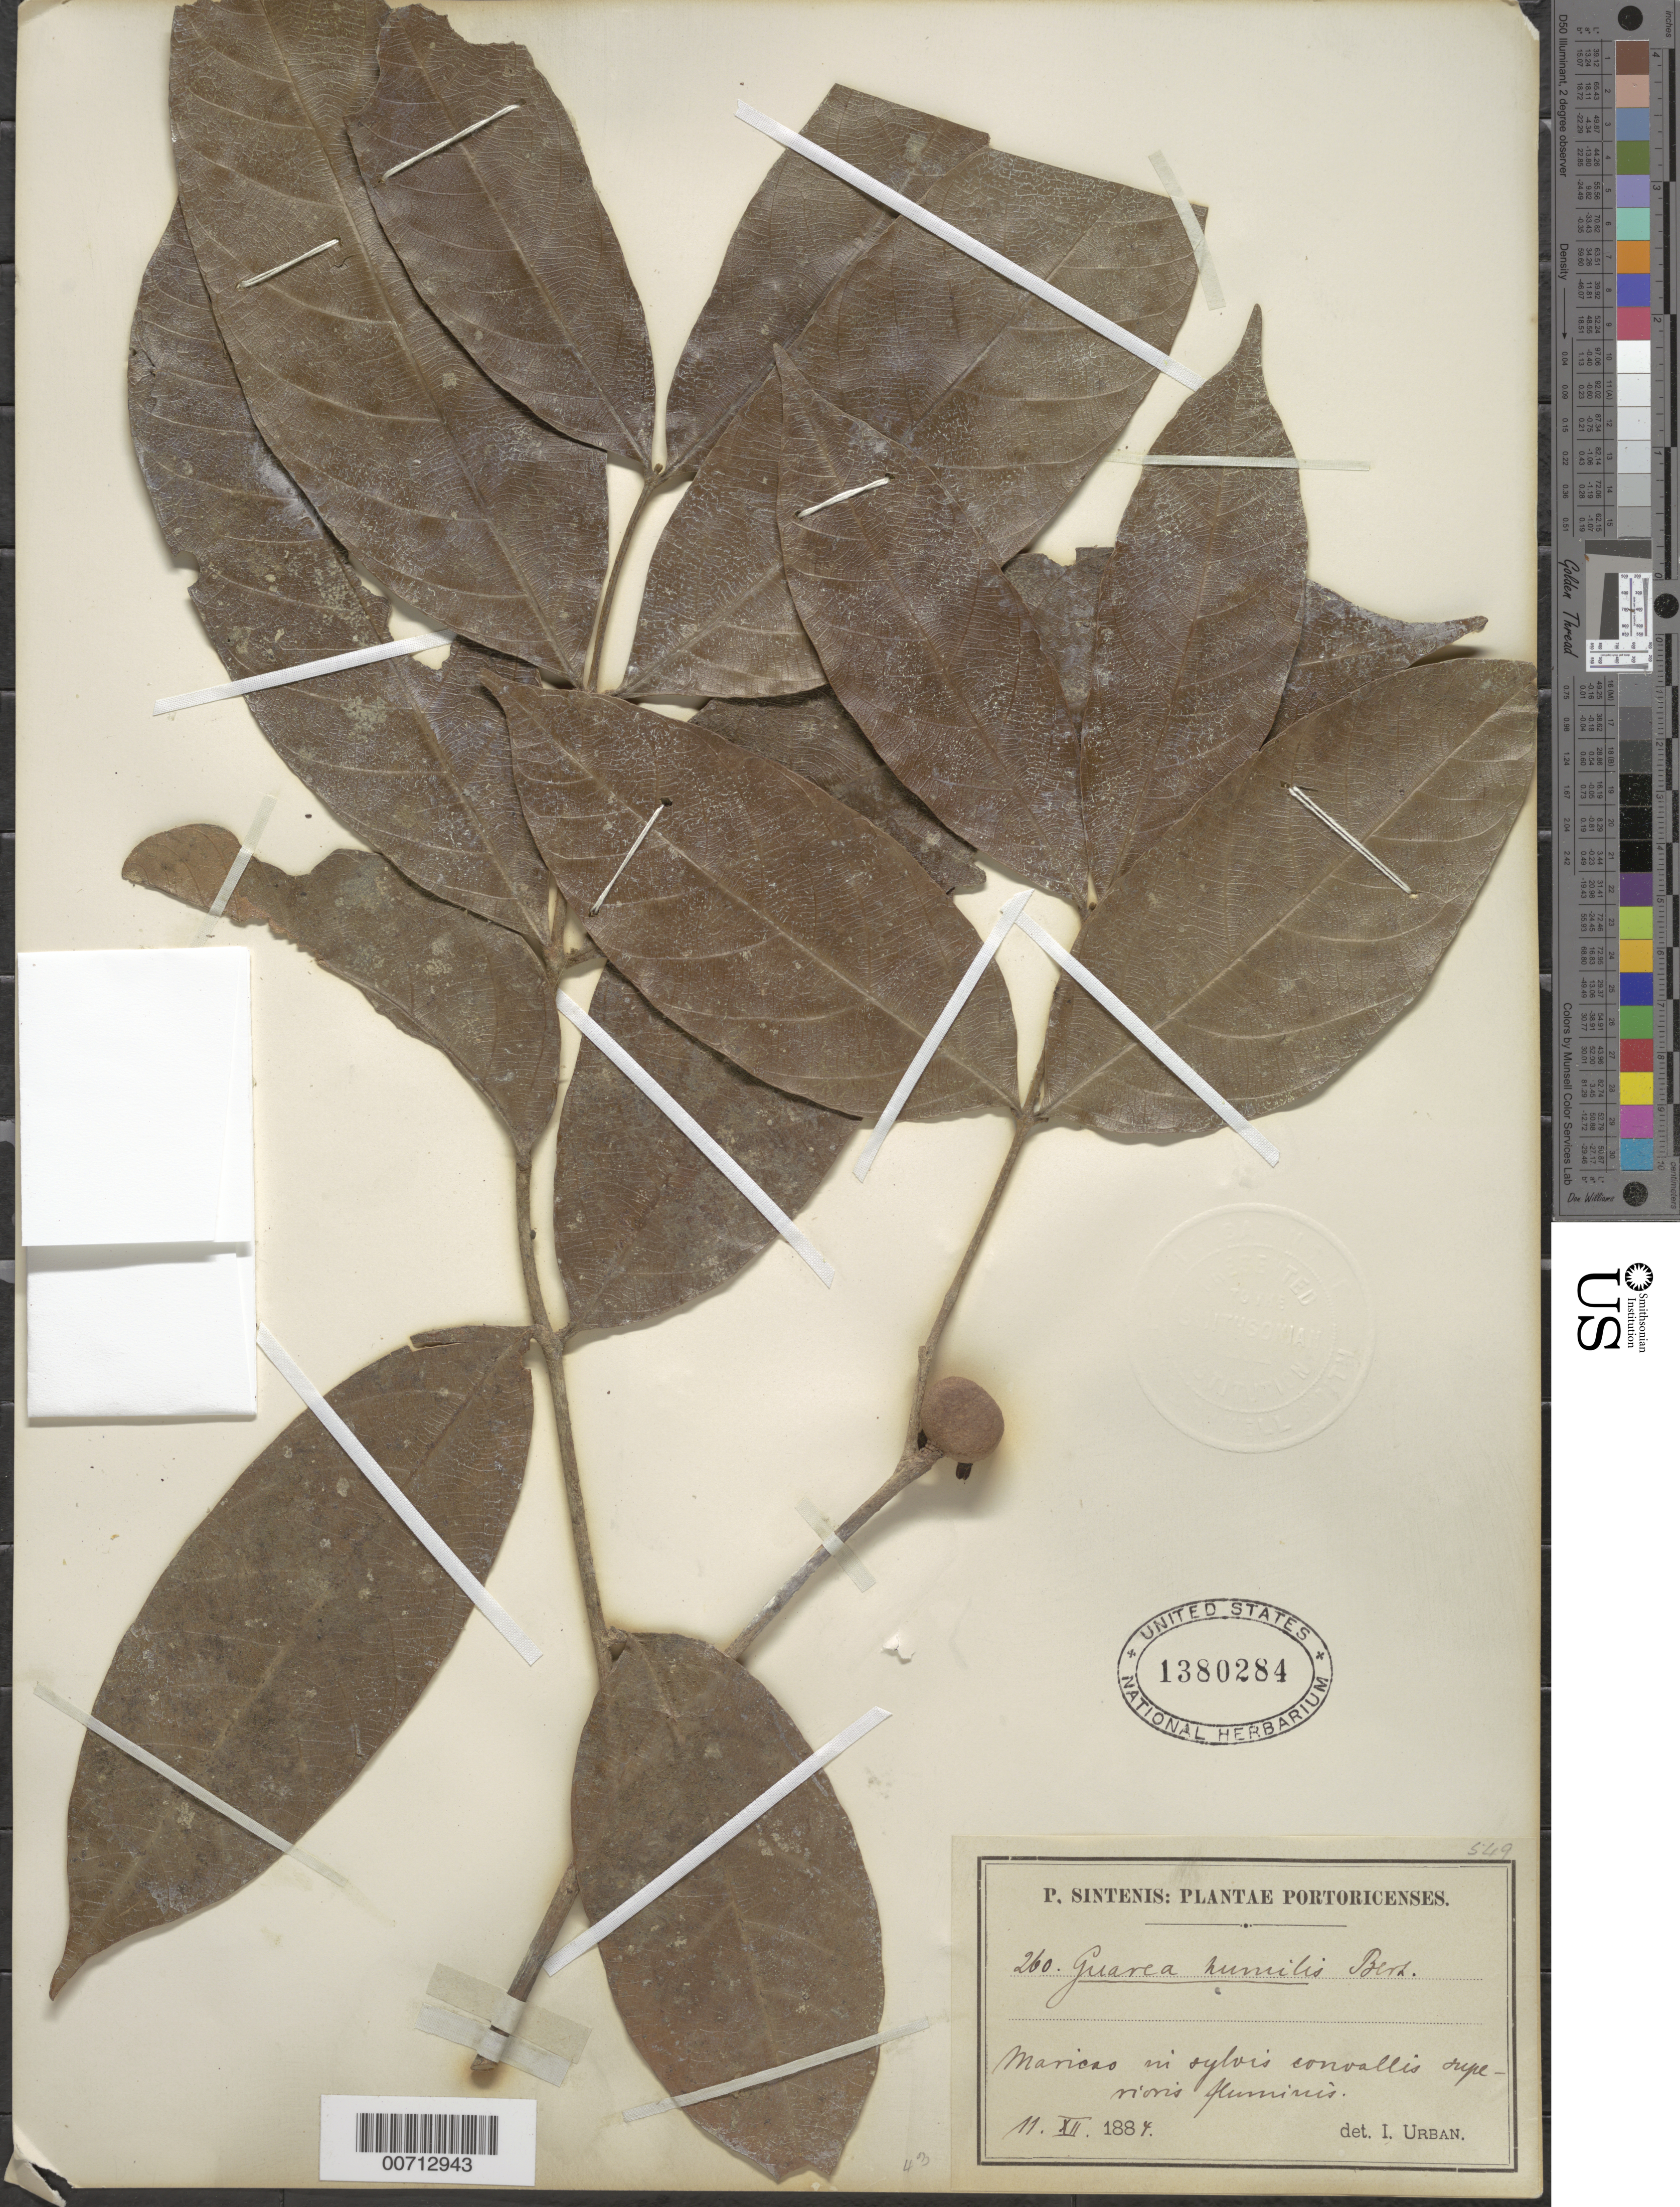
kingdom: Plantae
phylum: Tracheophyta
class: Magnoliopsida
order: Sapindales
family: Meliaceae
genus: Guarea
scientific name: Guarea humilis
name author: Bertero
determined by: Urban, Ignatz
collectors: P. Sintenis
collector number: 260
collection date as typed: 11 Dec 1884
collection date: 1884-12-11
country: Puerto Rico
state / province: Maricao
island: Greater Antilles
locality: Maricao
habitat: In sylvis convallis riperioris fluminis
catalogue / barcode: US 1380284